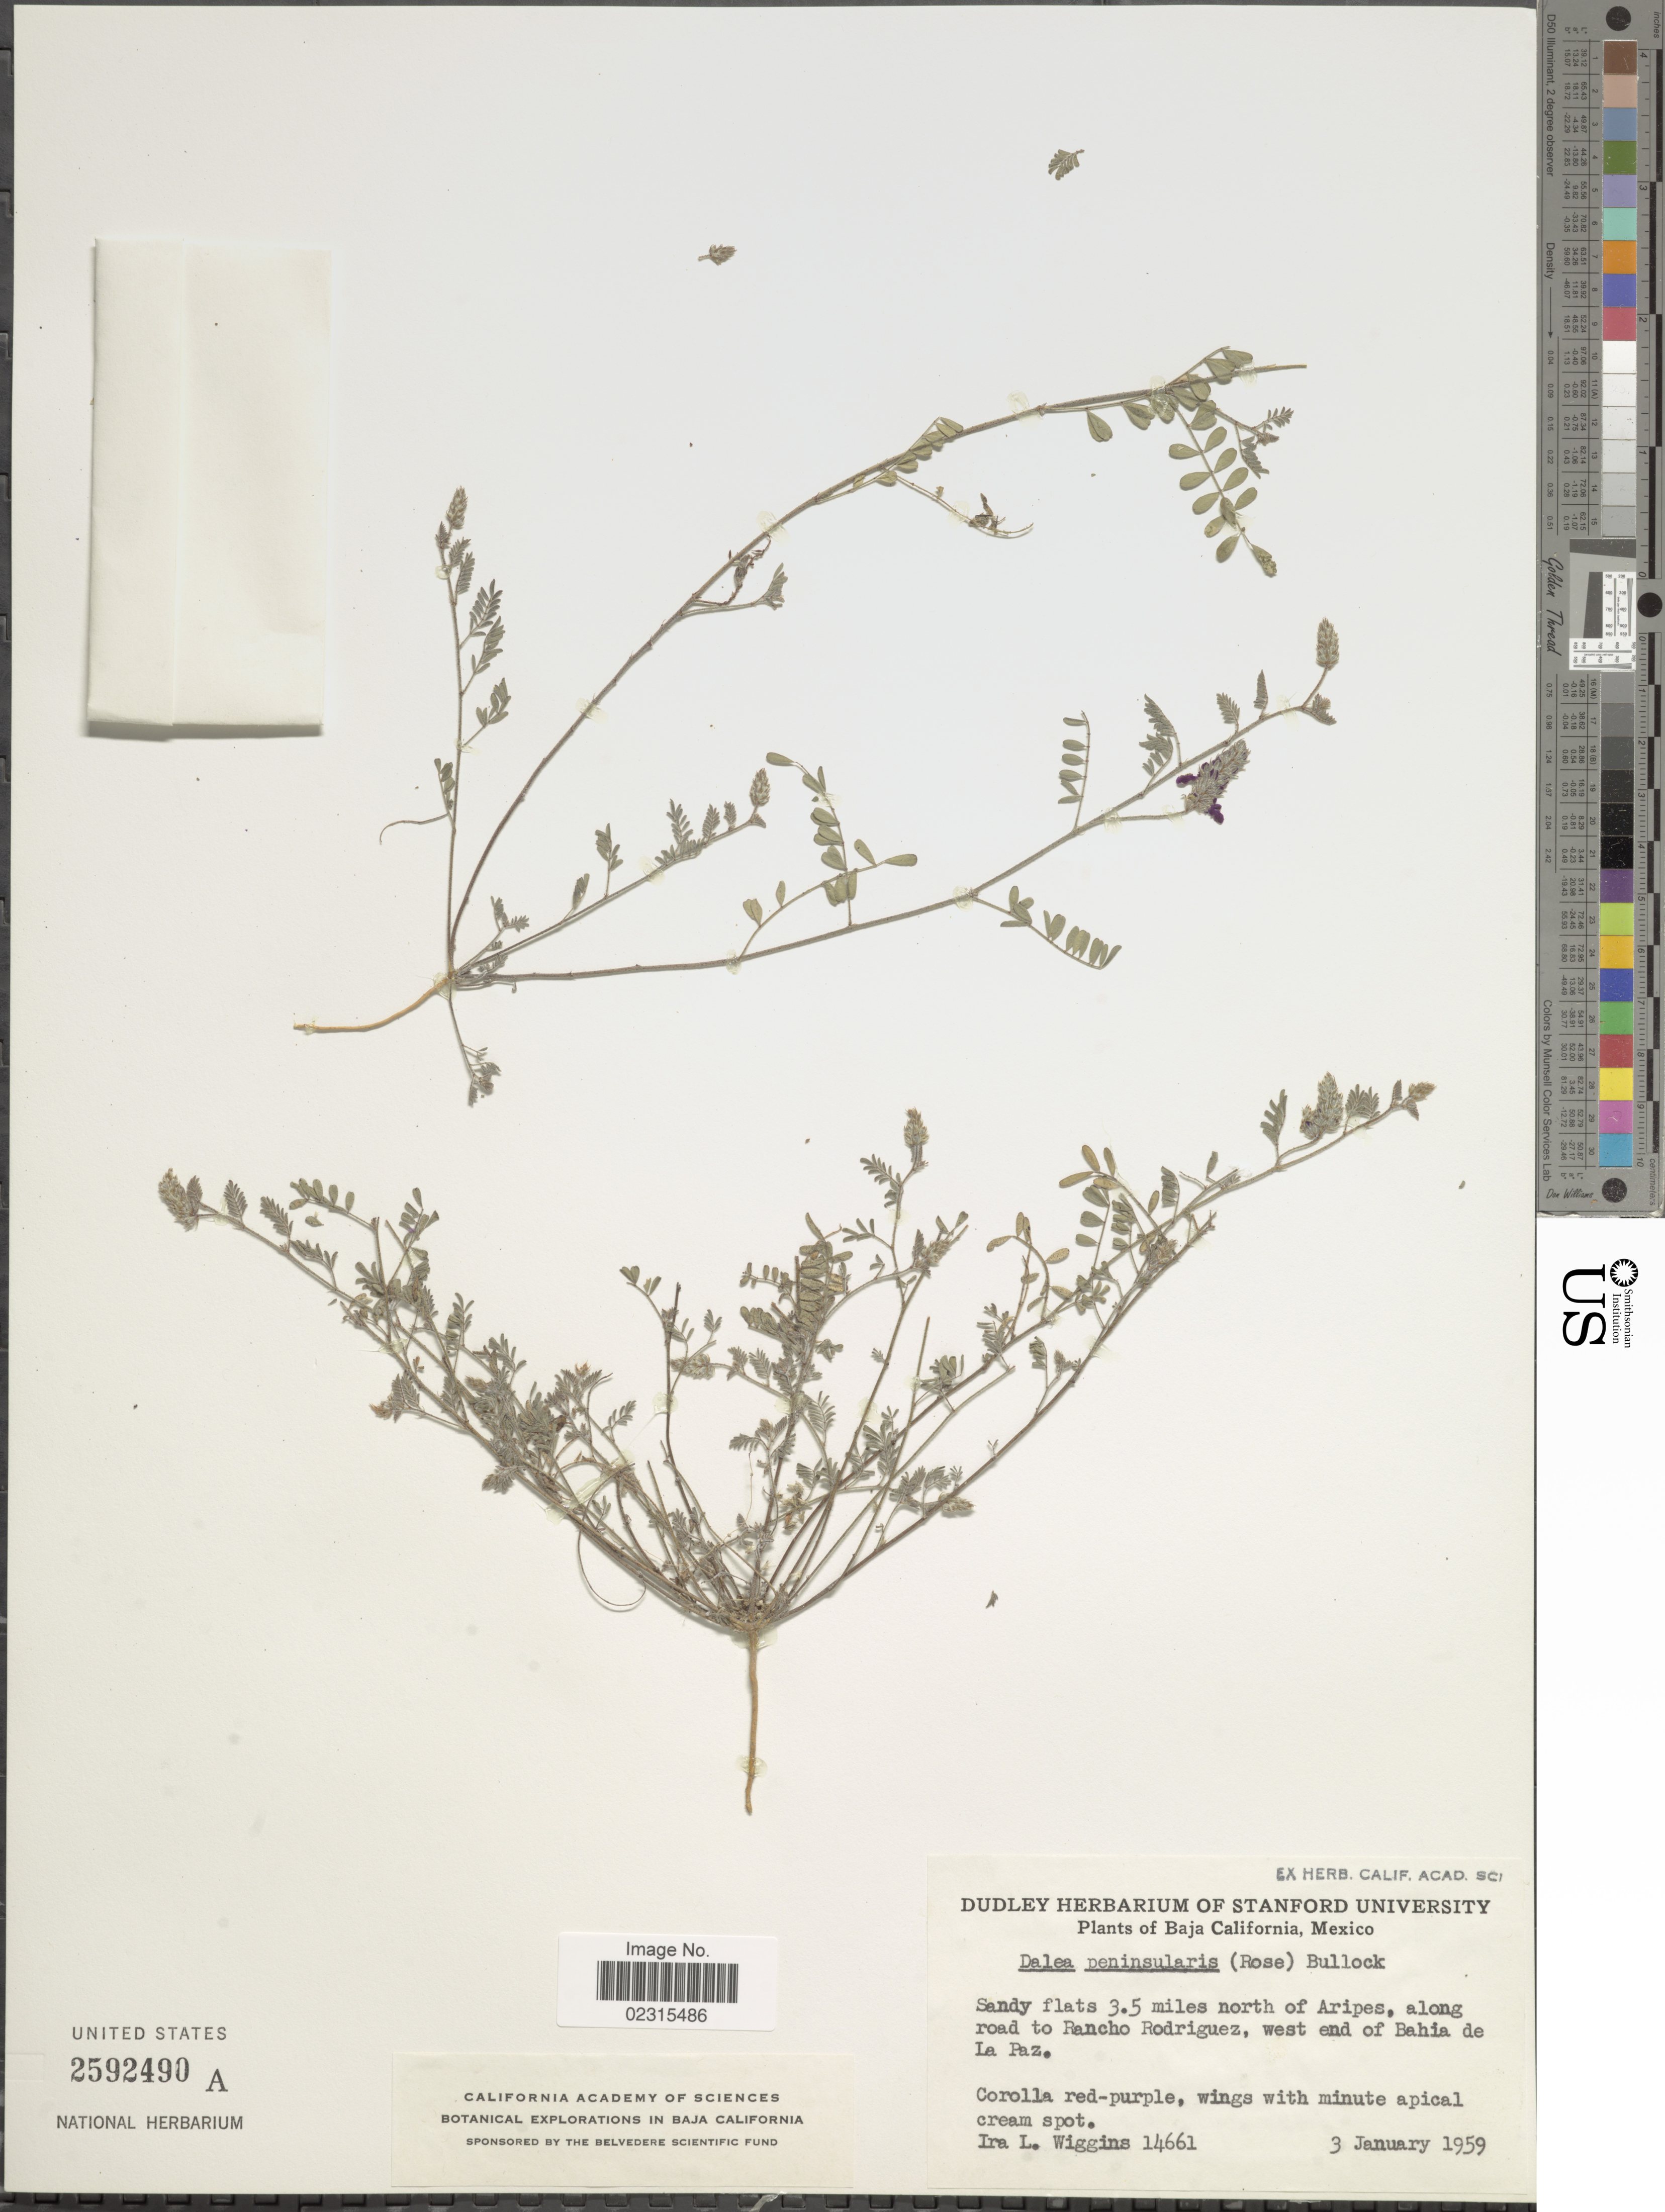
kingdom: Plantae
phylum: Tracheophyta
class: Magnoliopsida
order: Fabales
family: Fabaceae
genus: Marina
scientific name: Marina peninsularis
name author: (Rose) Barneby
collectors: I. L. Wiggins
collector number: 14661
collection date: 1959-01-03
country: Mexico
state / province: Baja California Sur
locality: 3.5 miles north o Aripes, along road to Rancho Rodriguez, west end of Bahia de La Paz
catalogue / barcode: US 2592490A